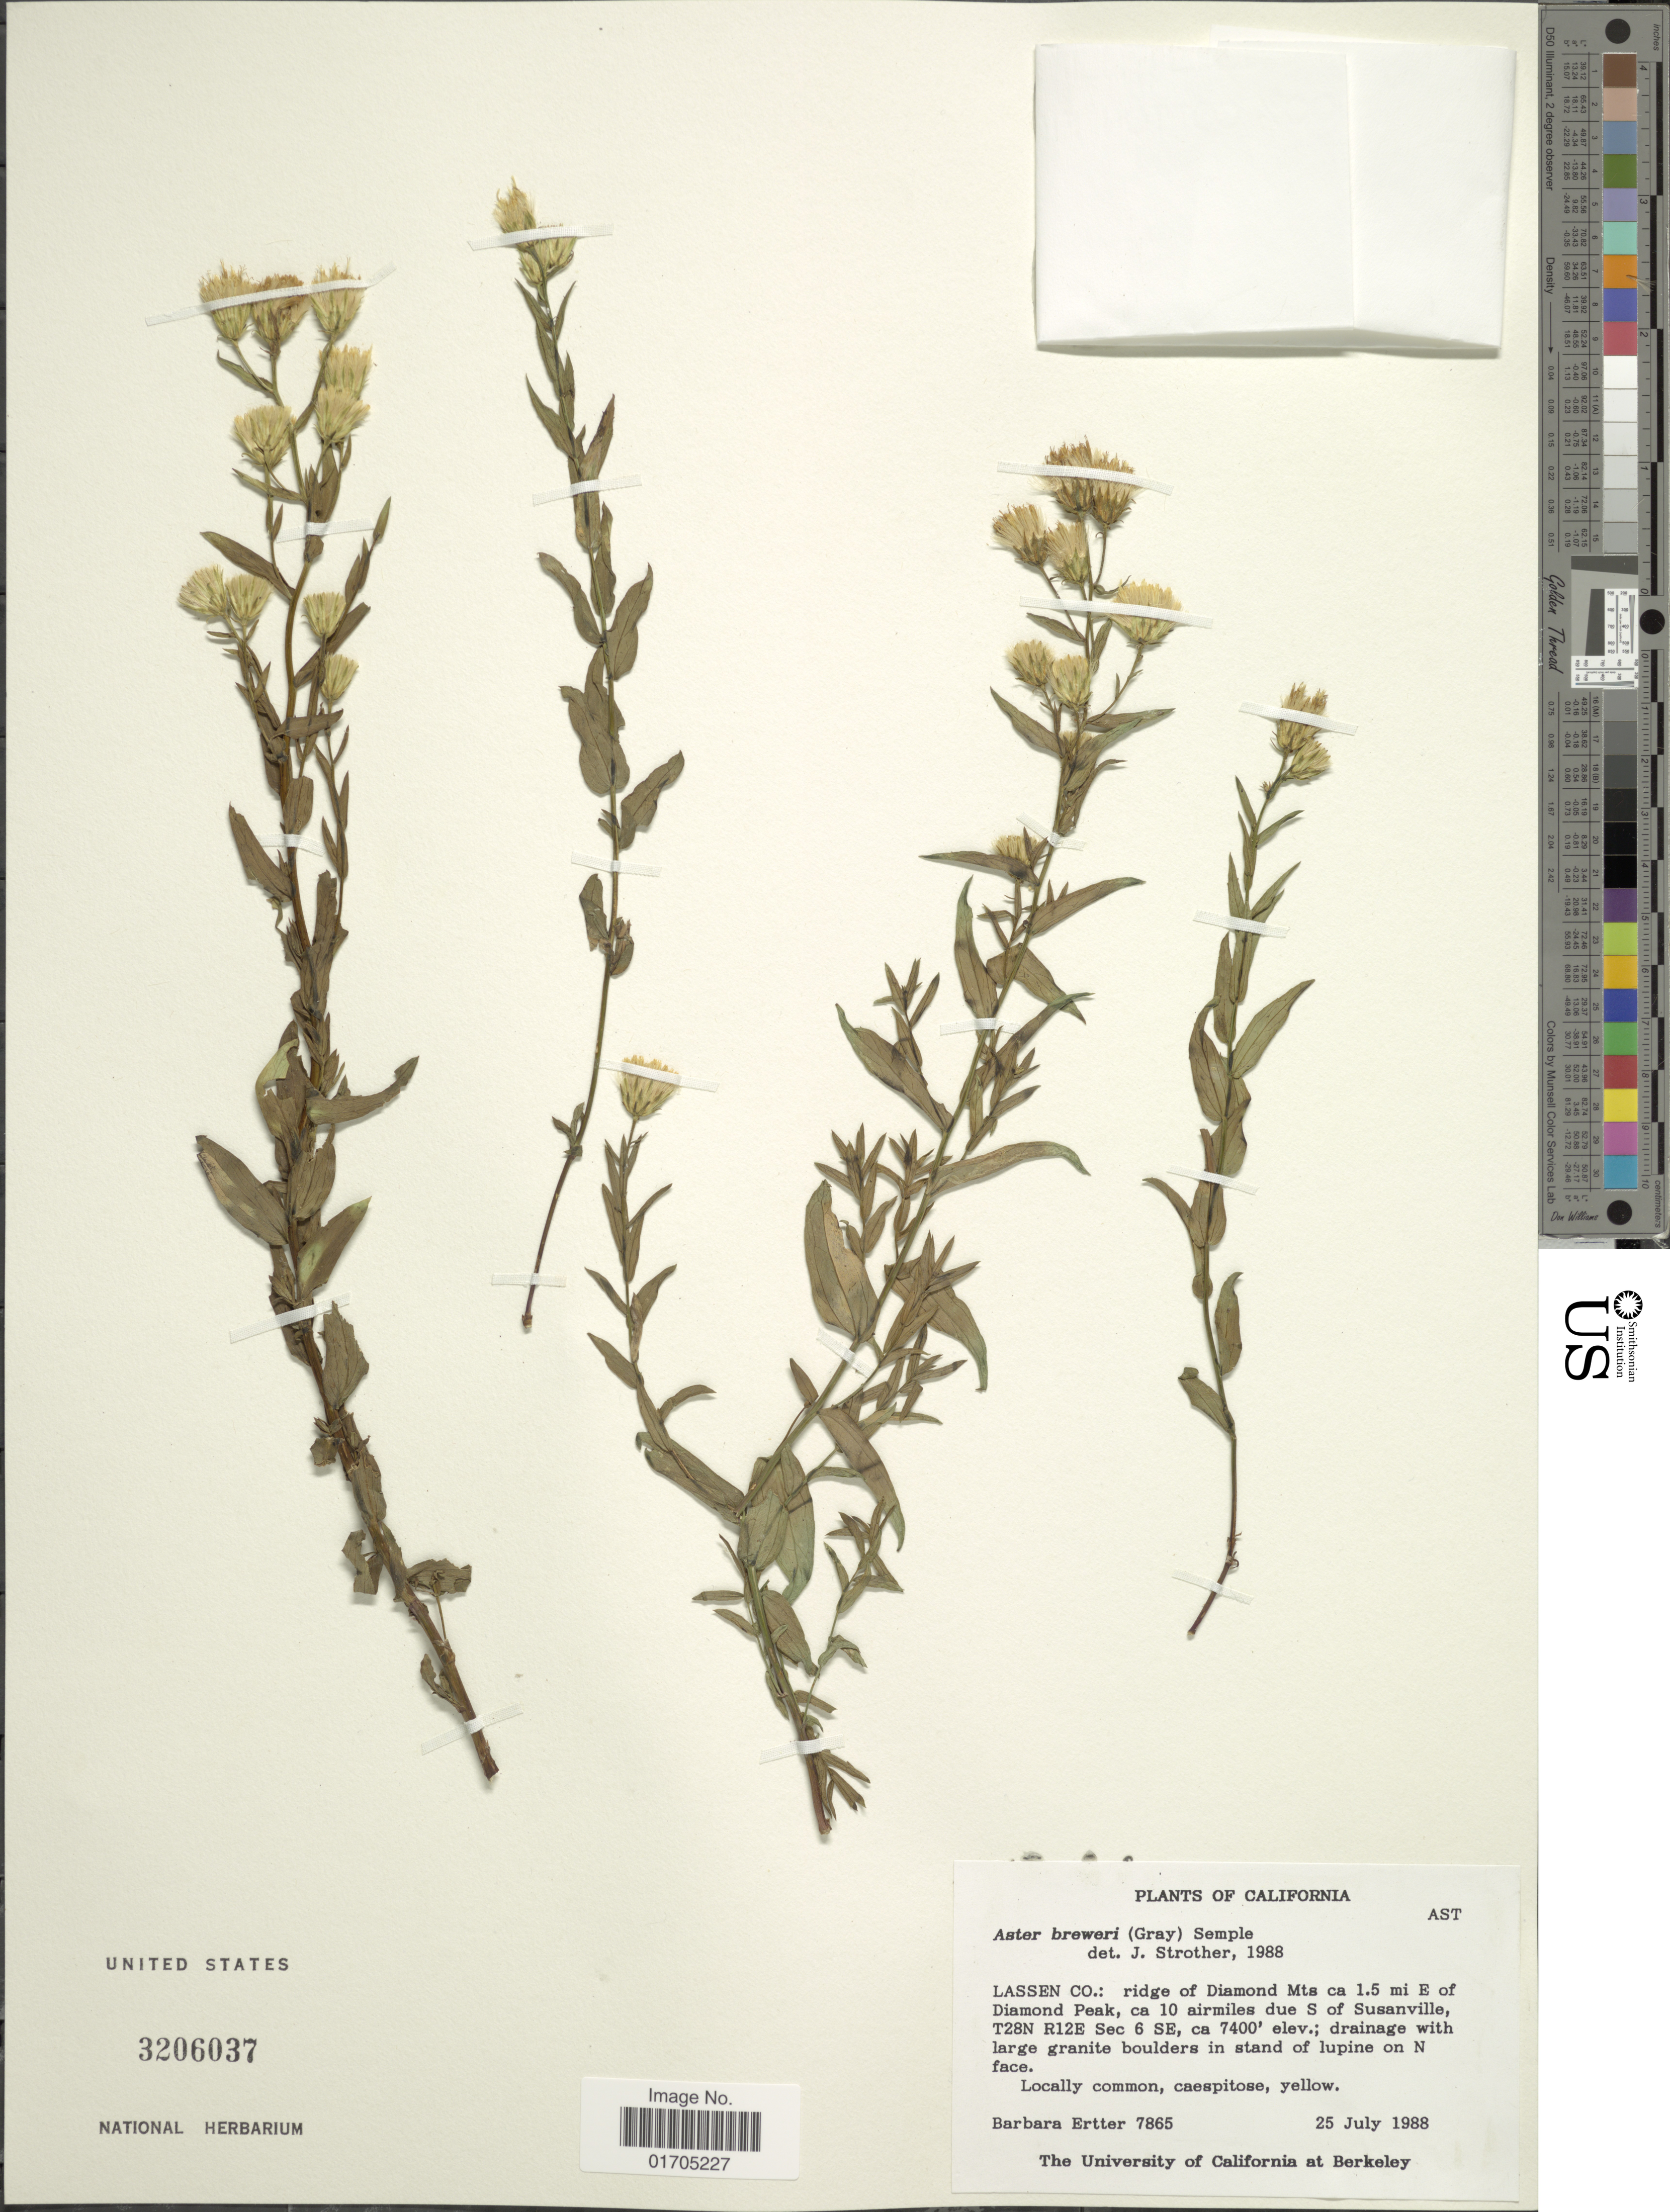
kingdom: Plantae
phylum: Tracheophyta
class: Magnoliopsida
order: Asterales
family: Asteraceae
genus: Eucephalus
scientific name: Eucephalus breweri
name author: (A. Gray) G.L. Nesom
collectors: B. Ertter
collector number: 7865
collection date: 1988-07-25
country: United States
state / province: California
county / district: Lassen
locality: Lassen Co.: ridge of Diamond Mts ca 1.5 mi E of Diamond Peak, ca 10 airmiles due S of Susanville, T28N, R12E Sec 6 SE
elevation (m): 2256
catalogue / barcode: US 3206037